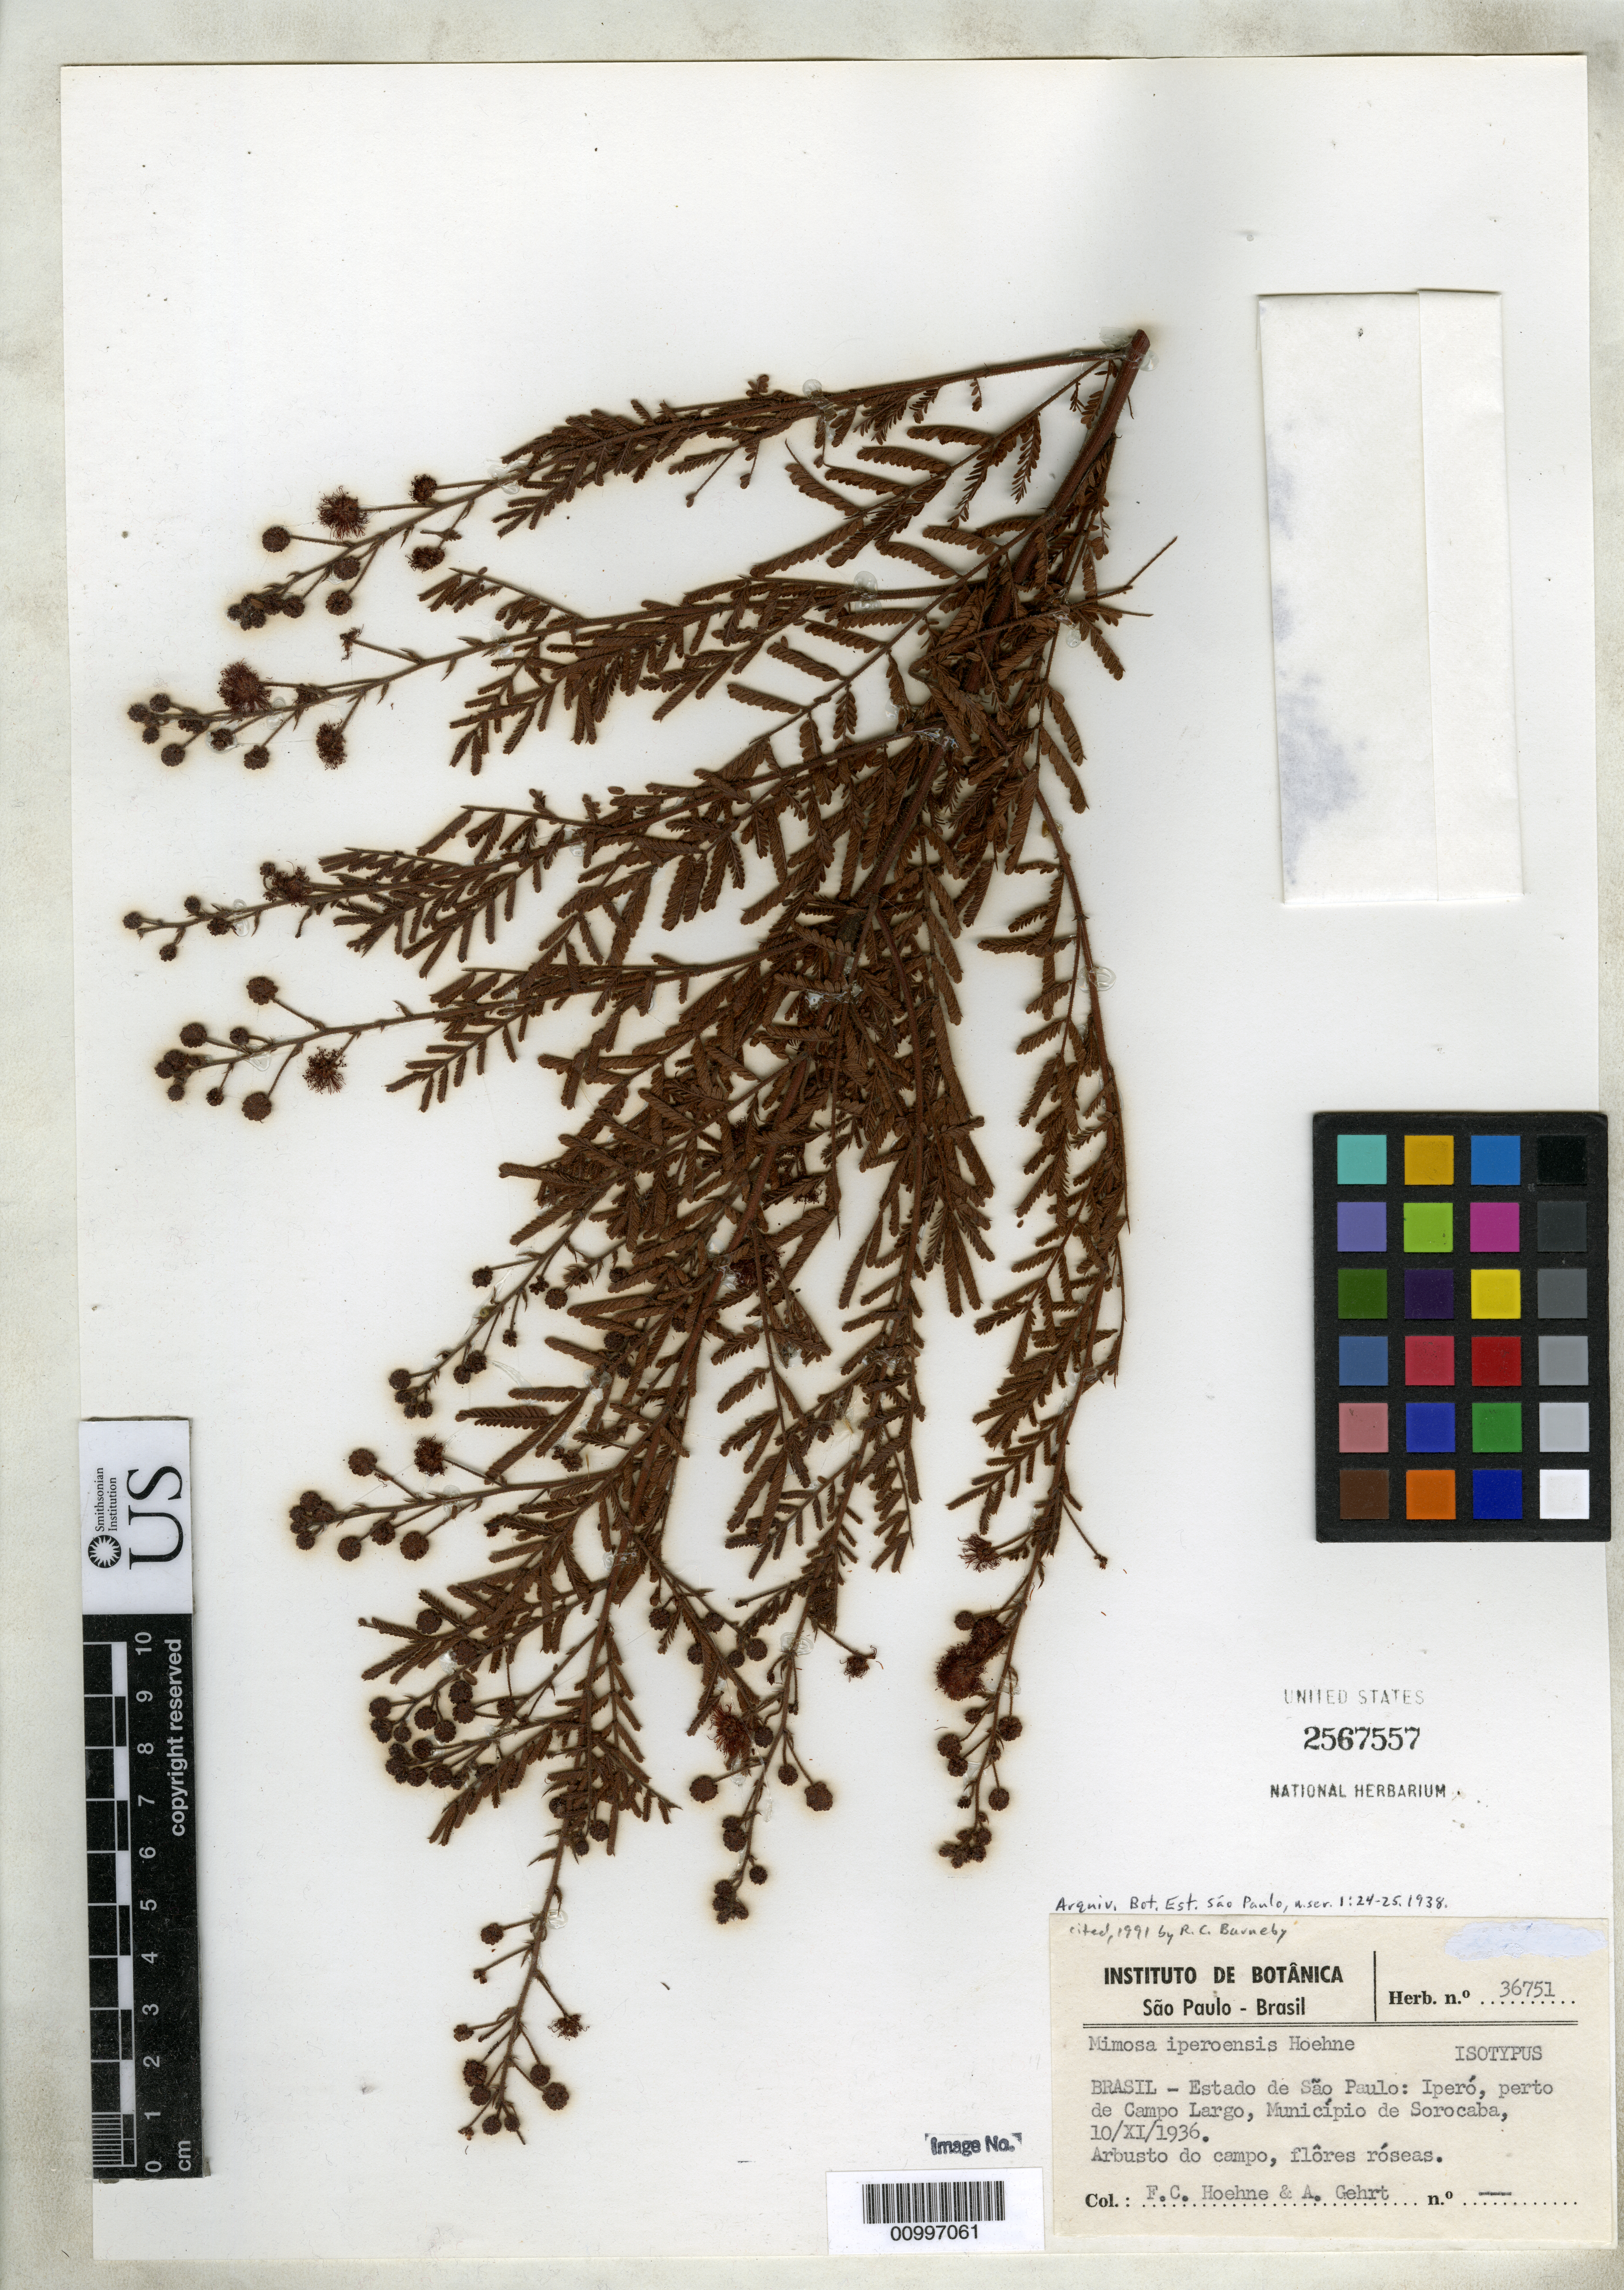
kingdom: Plantae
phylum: Tracheophyta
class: Magnoliopsida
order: Fabales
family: Fabaceae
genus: Mimosa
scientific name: Mimosa iperoensis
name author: Hoehne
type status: Isotype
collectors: F. C. Hoehne & A. Gehrt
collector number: Herb. 36751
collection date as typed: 10 Nov 1936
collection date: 1936-11-10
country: Brazil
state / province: São Paulo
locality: Estado de São Paulo: Iperó, perto de Campo Largo, Municípo de Sorocaba.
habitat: Campo.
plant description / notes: As originally annotated, "sheet 1 of 2" [obscured].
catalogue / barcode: US 2567557